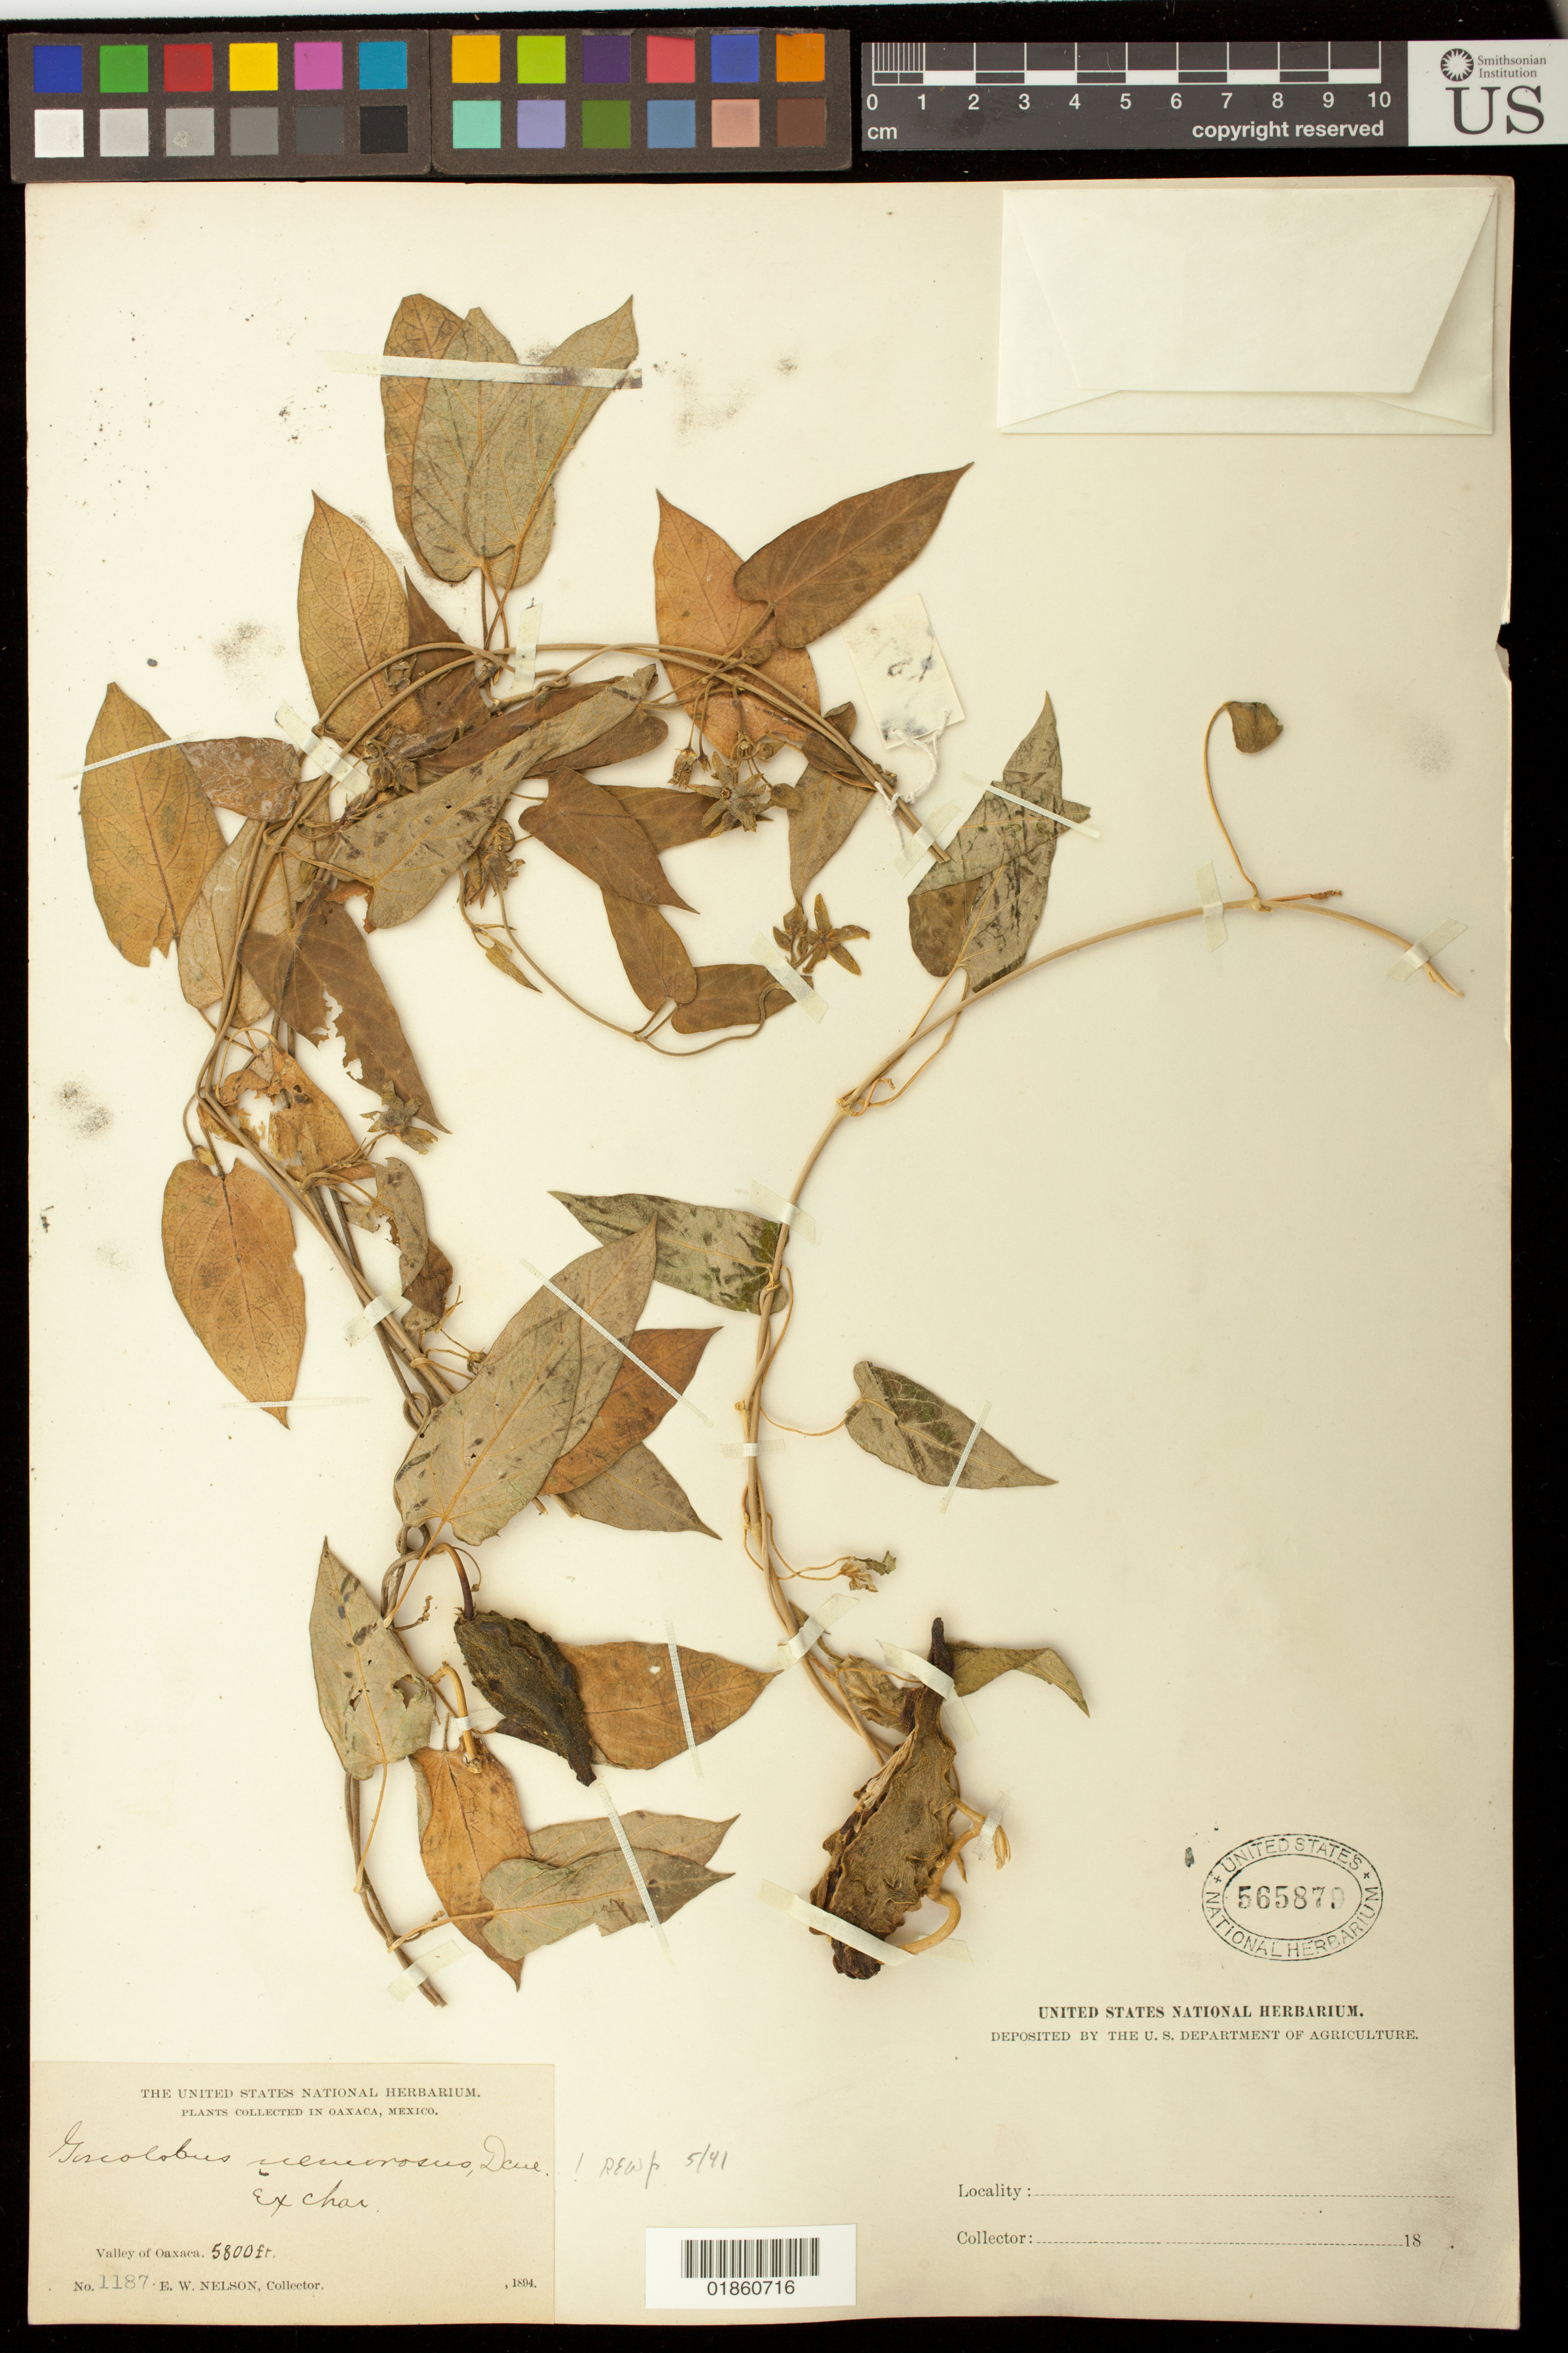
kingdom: Plantae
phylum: Tracheophyta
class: Magnoliopsida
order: Gentianales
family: Apocynaceae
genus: Gonolobus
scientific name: Gonolobus nemorosus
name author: Decne.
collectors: E. W. Nelson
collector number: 1187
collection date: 1894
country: Mexico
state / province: Oaxaca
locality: Valley of Oaxaca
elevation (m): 1768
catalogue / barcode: US 565879